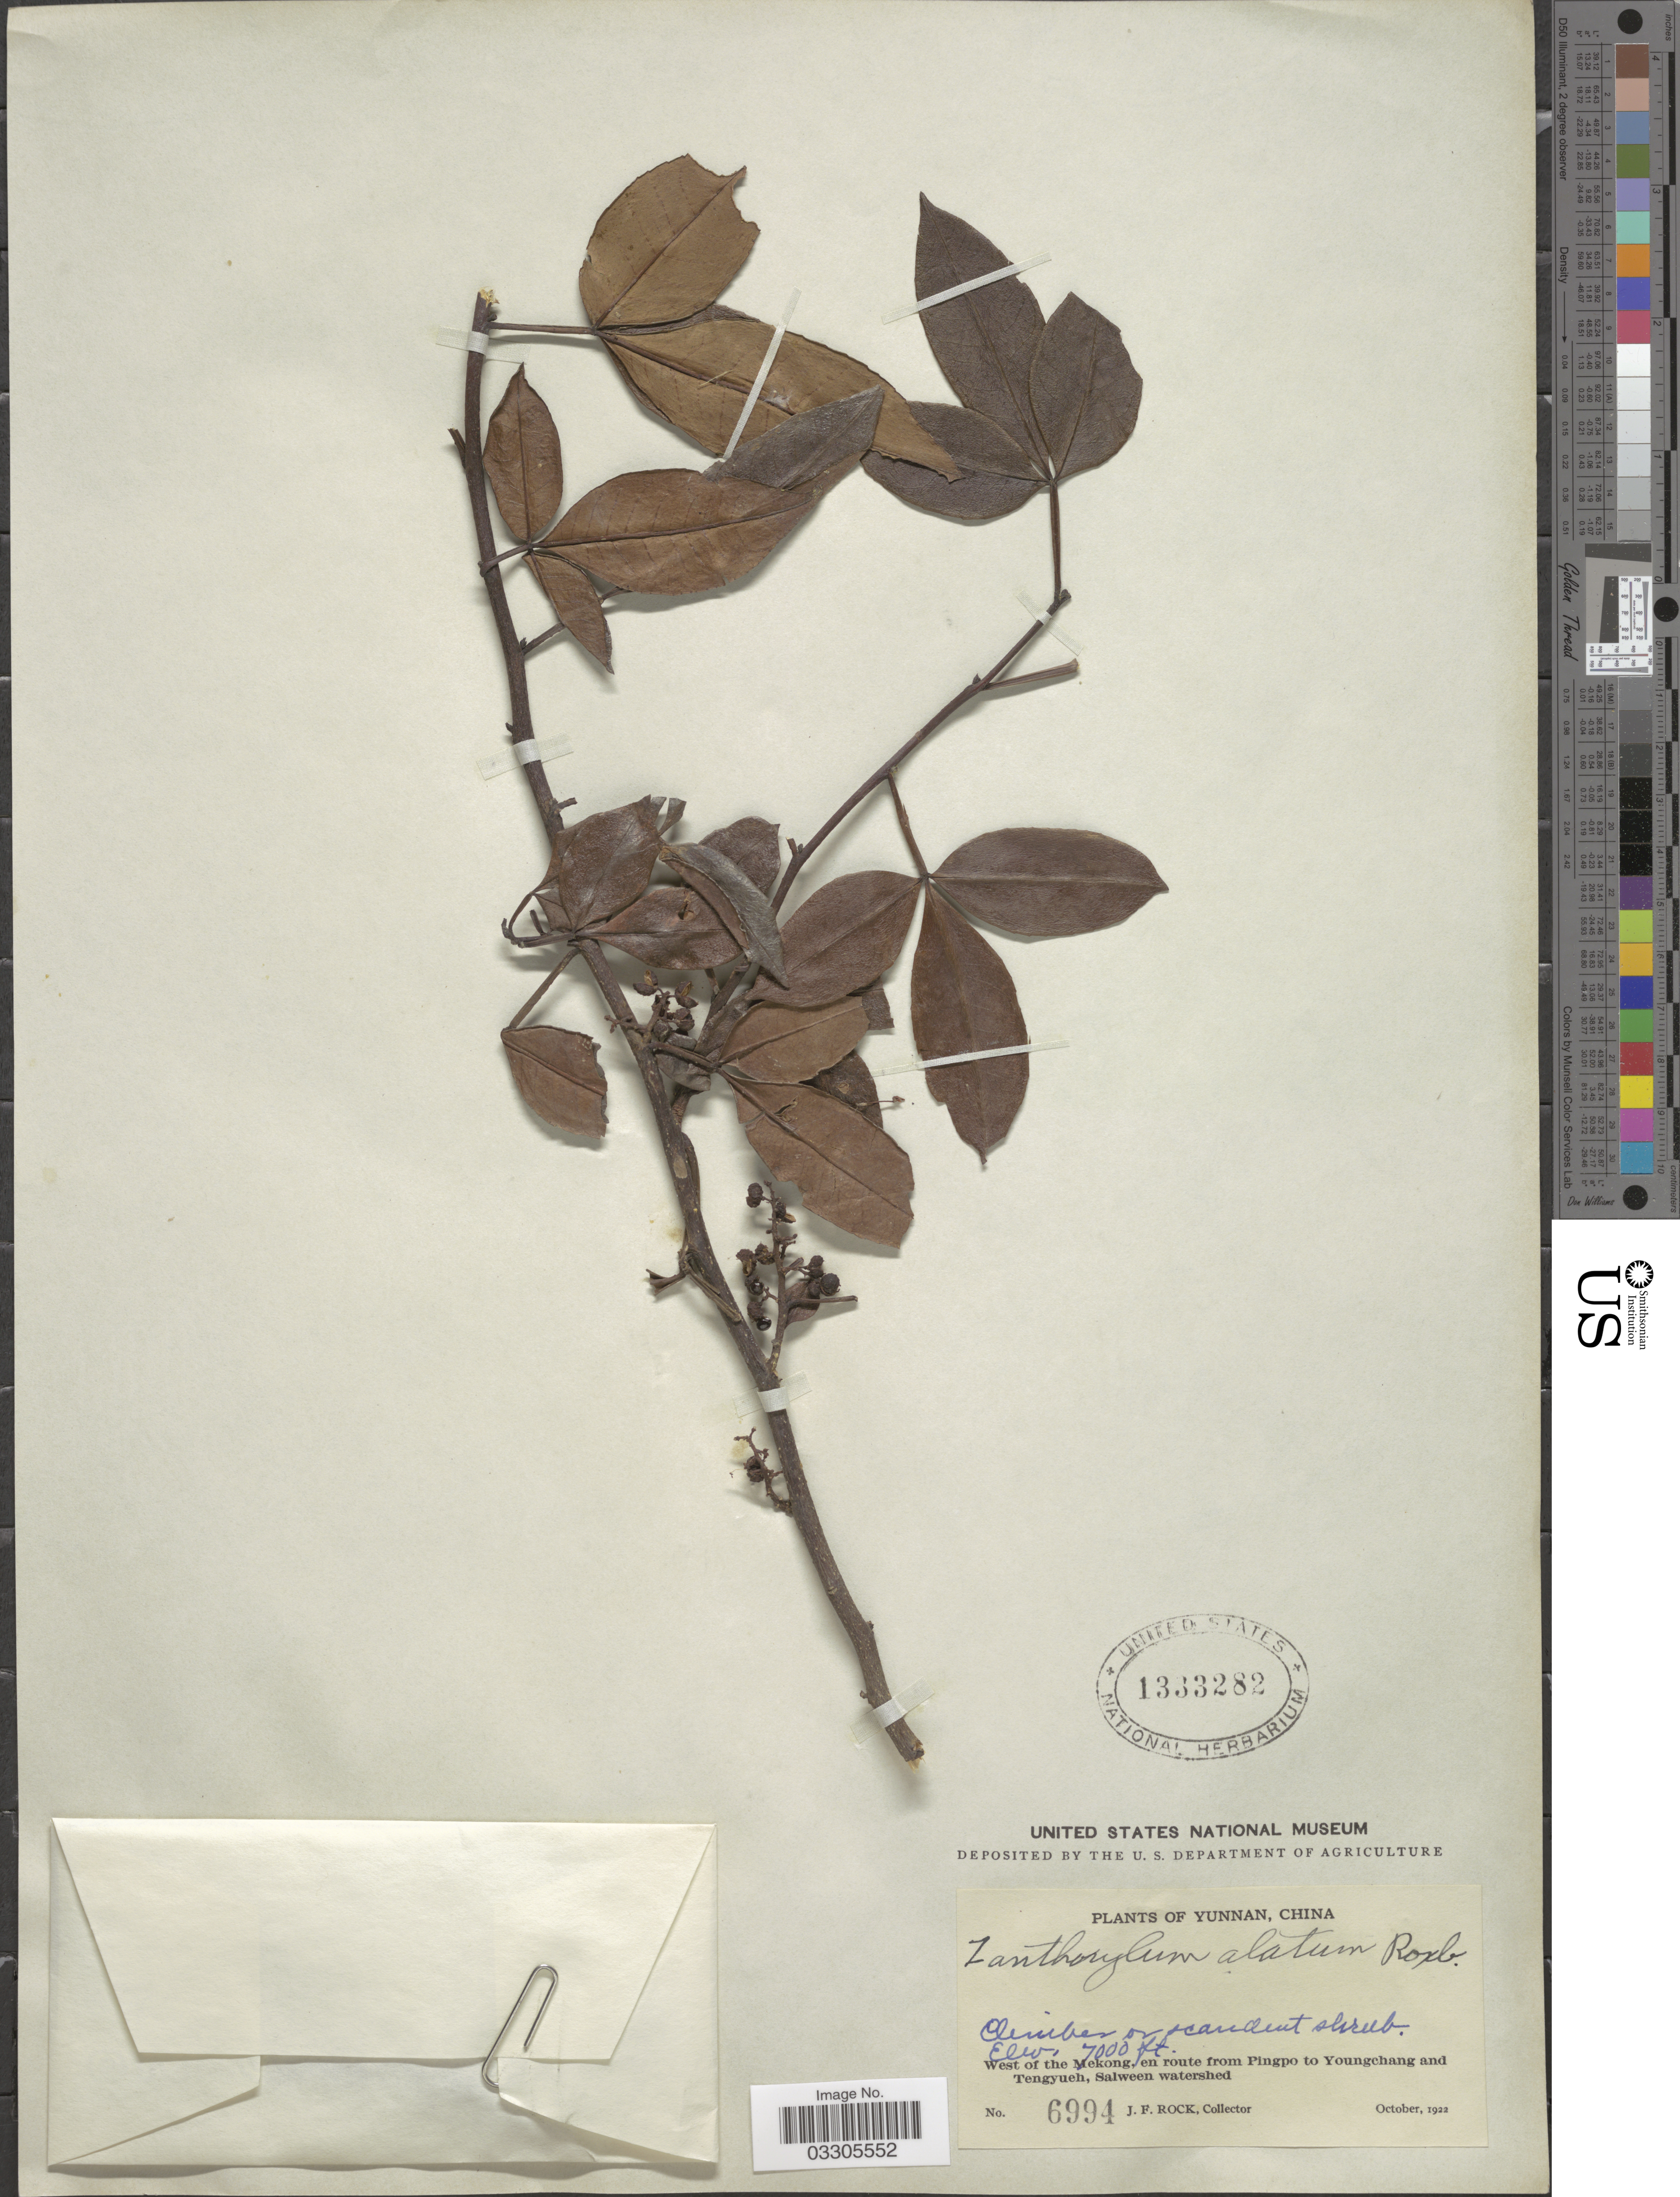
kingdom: Plantae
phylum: Tracheophyta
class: Magnoliopsida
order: Sapindales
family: Rutaceae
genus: Zanthoxylum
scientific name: Zanthoxylum armatum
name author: DC.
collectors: J. Rock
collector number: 6994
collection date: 1922-10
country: China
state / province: Yunnan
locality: West of the Mekong, en route from Pingpo to Youngchang and Tengyueh, Salween watershed.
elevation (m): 2134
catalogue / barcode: US 1333282